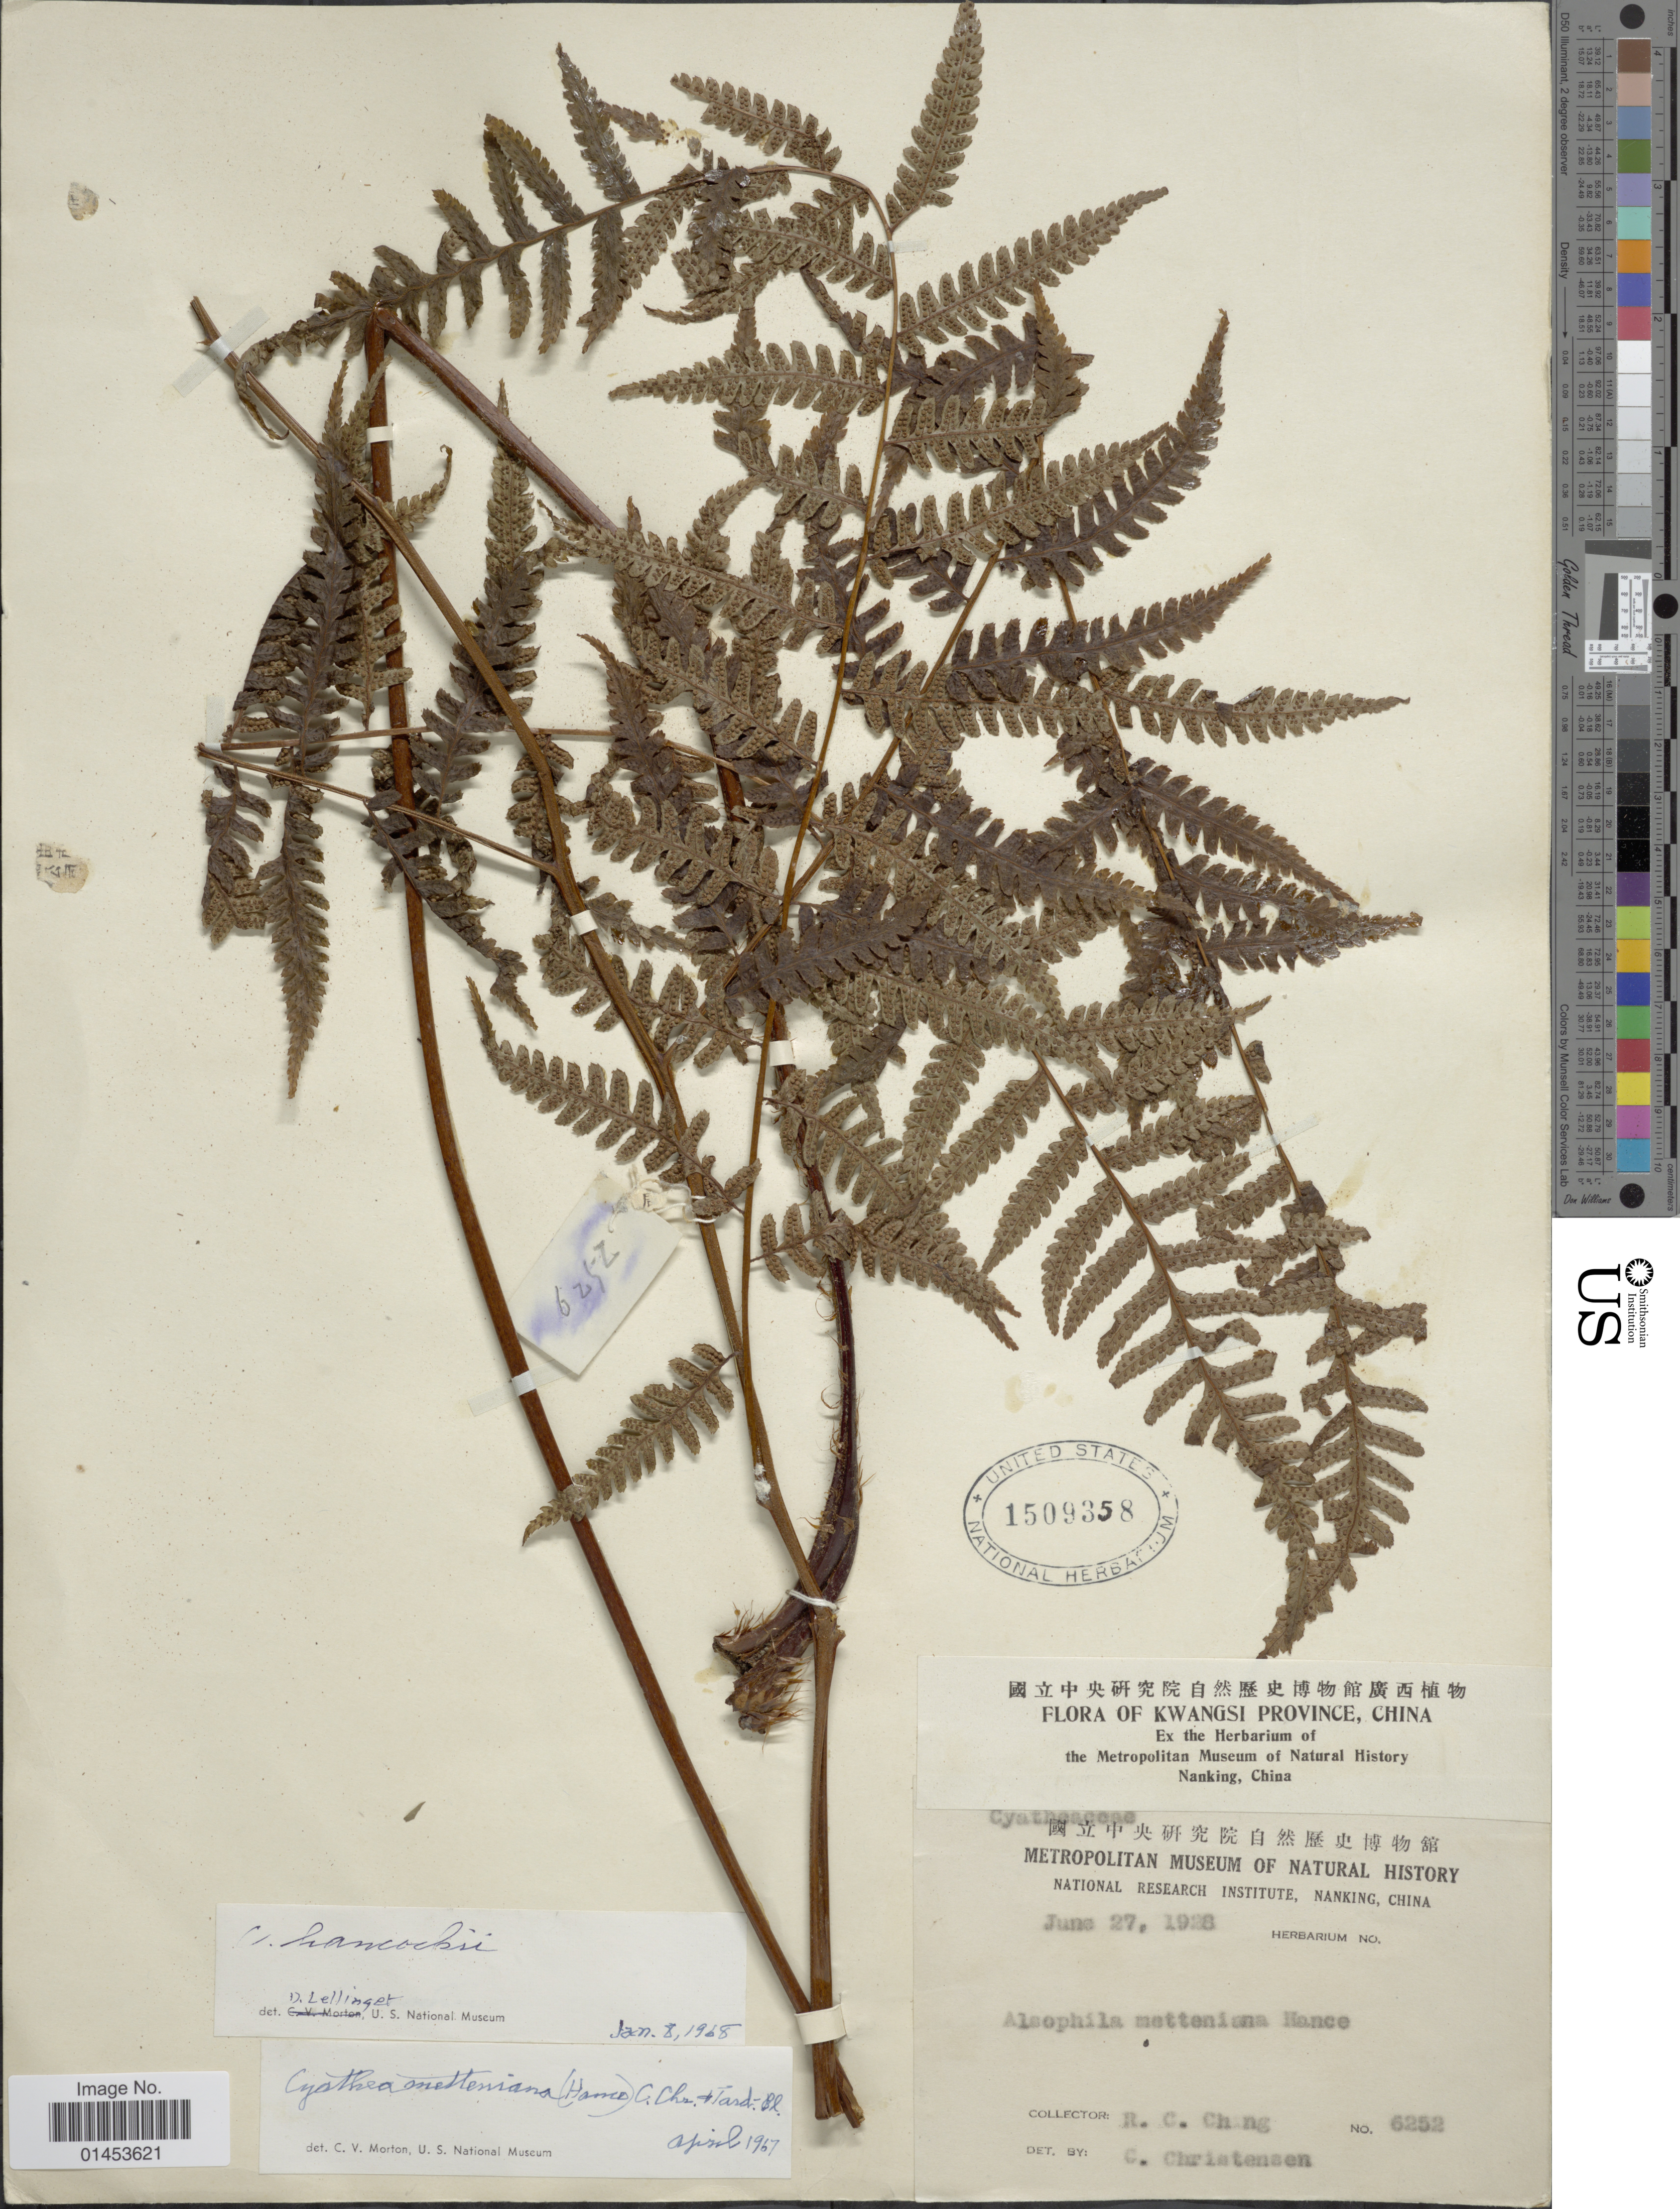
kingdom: Plantae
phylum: Tracheophyta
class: Polypodiopsida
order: Cyatheales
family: Cyatheaceae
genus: Cyathea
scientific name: Cyathea hancockii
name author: Copel.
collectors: R. C. Ching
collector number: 6252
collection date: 1928-06-27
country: China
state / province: Guangxi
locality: Kwangsi province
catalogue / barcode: US 1509358